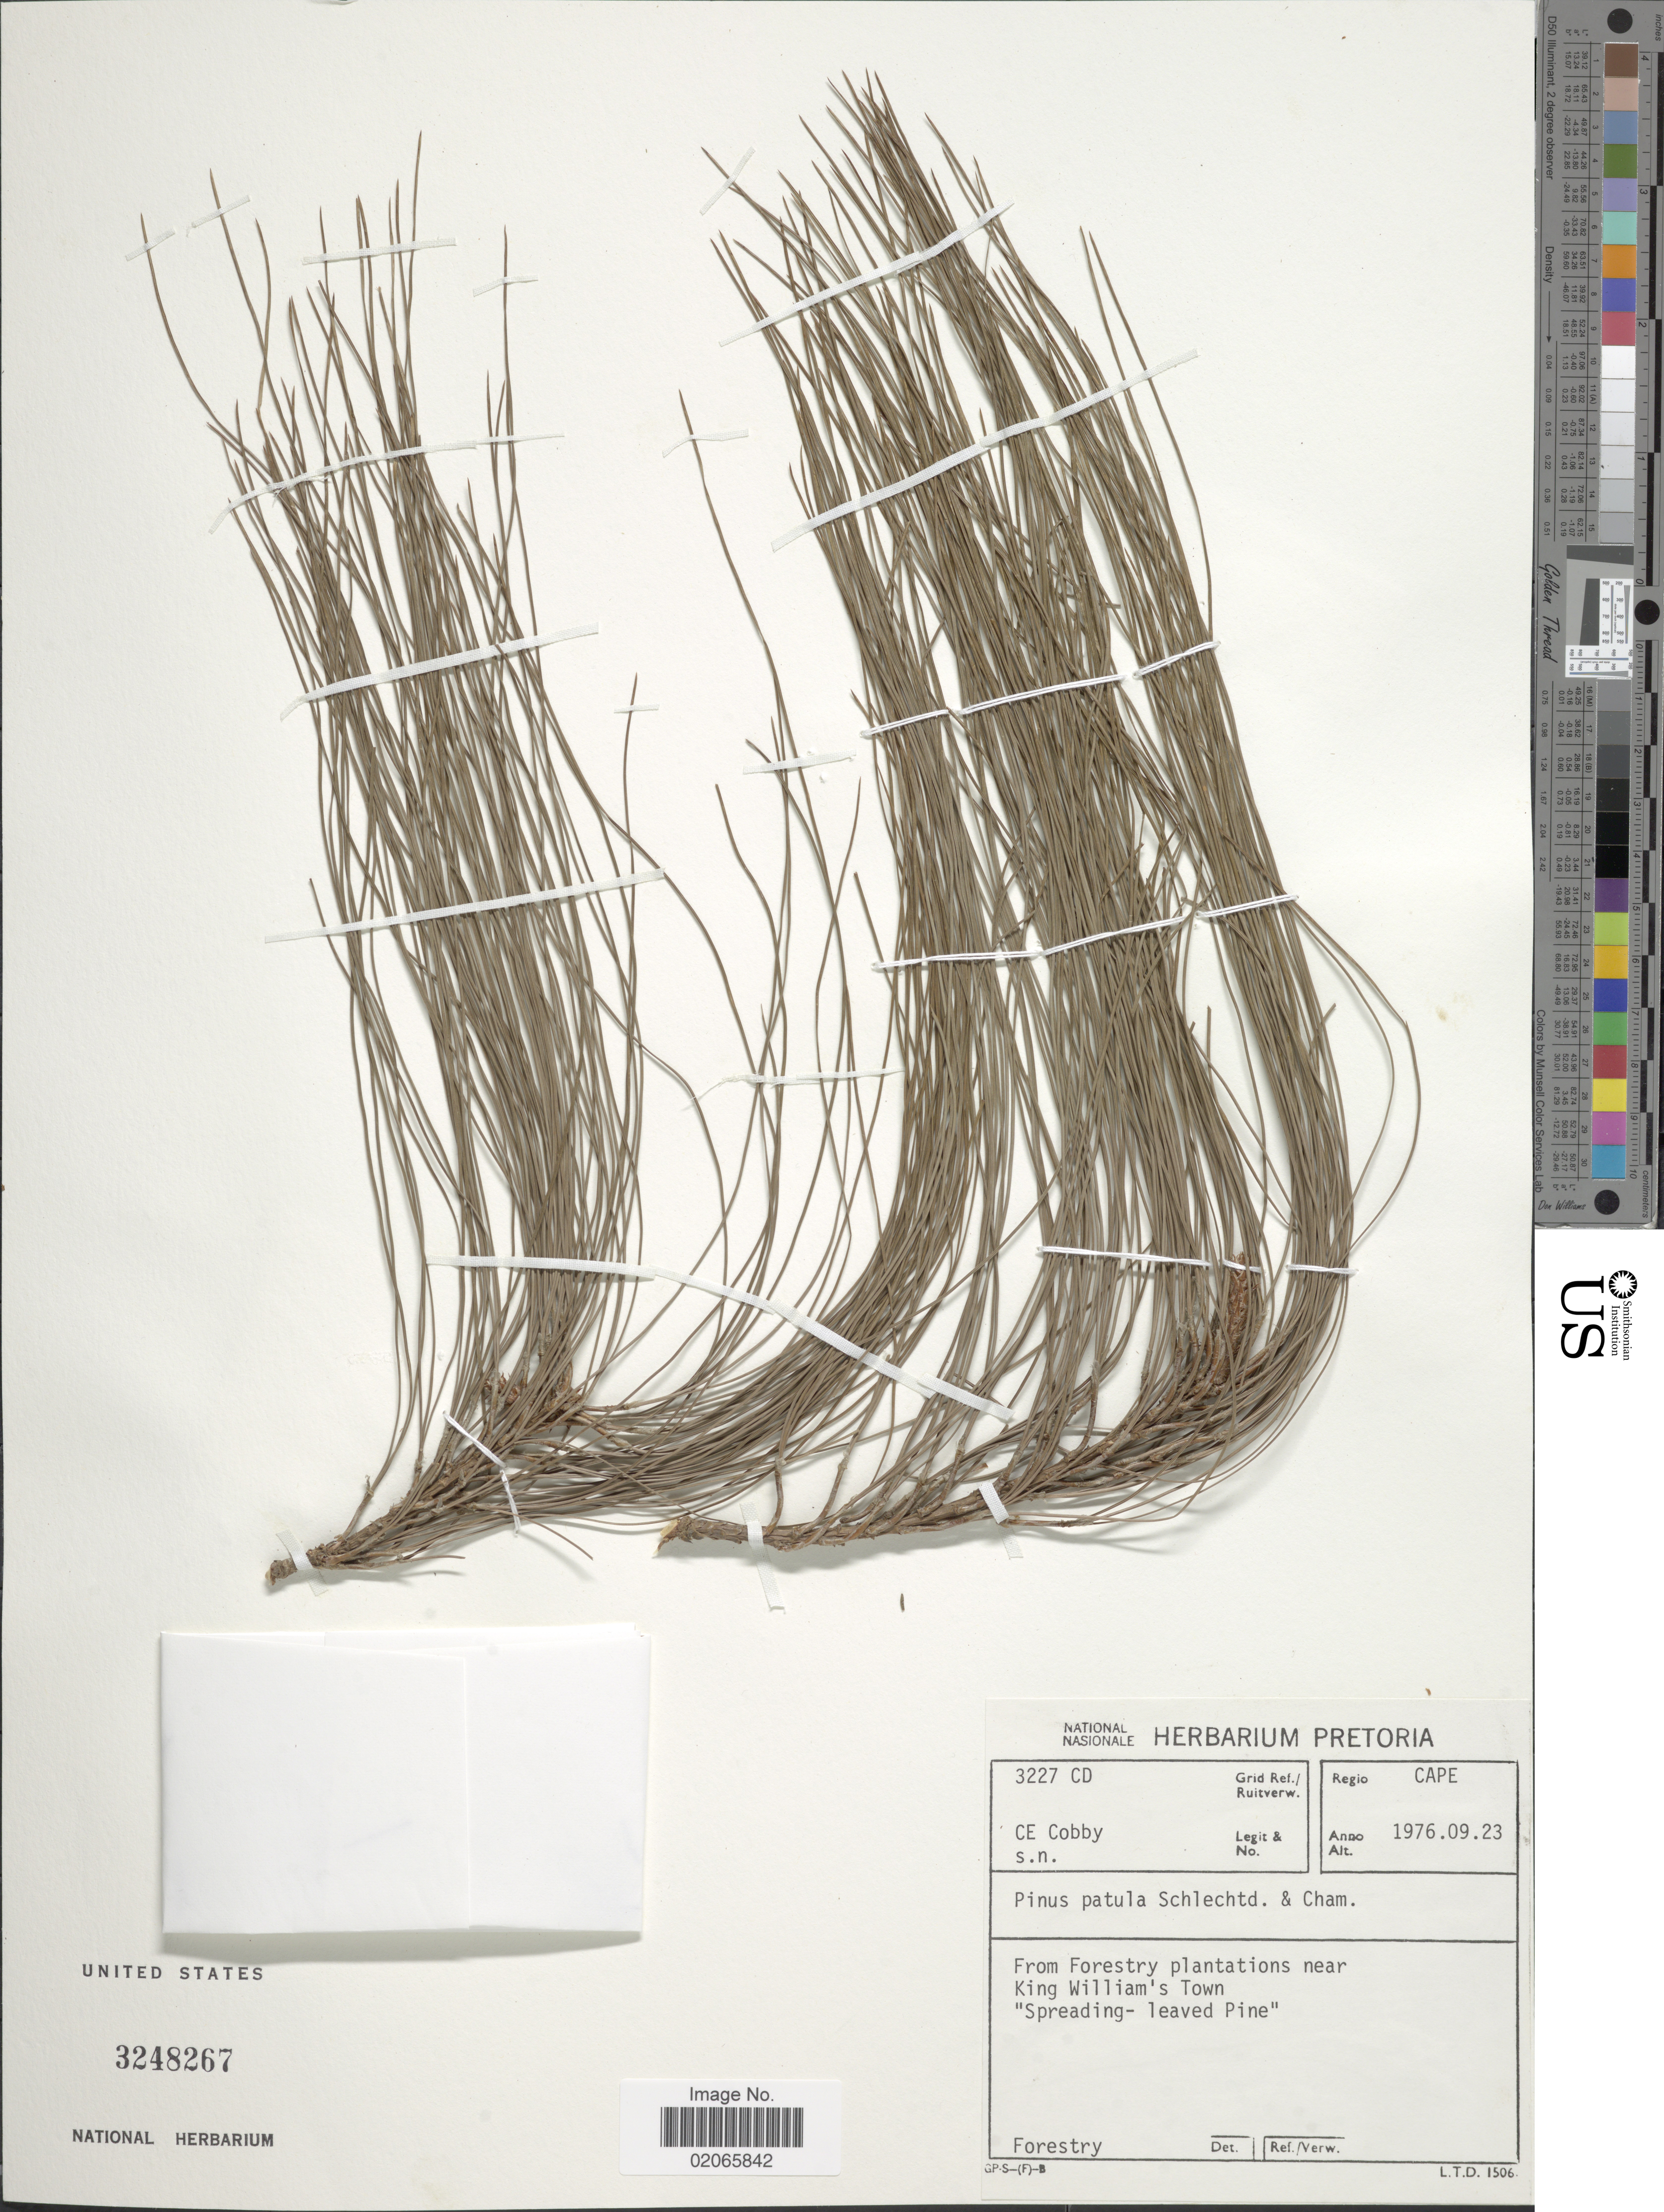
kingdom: Plantae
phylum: Tracheophyta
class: Pinopsida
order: Pinales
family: Pinaceae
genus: Pinus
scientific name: Pinus patula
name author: Schltdl. & Cham.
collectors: C. Cobby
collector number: s.n,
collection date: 1976-09-23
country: South Africa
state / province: Eastern Cape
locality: Region Cape. From Forestry plantation near King William's Town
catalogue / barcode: US 3248267